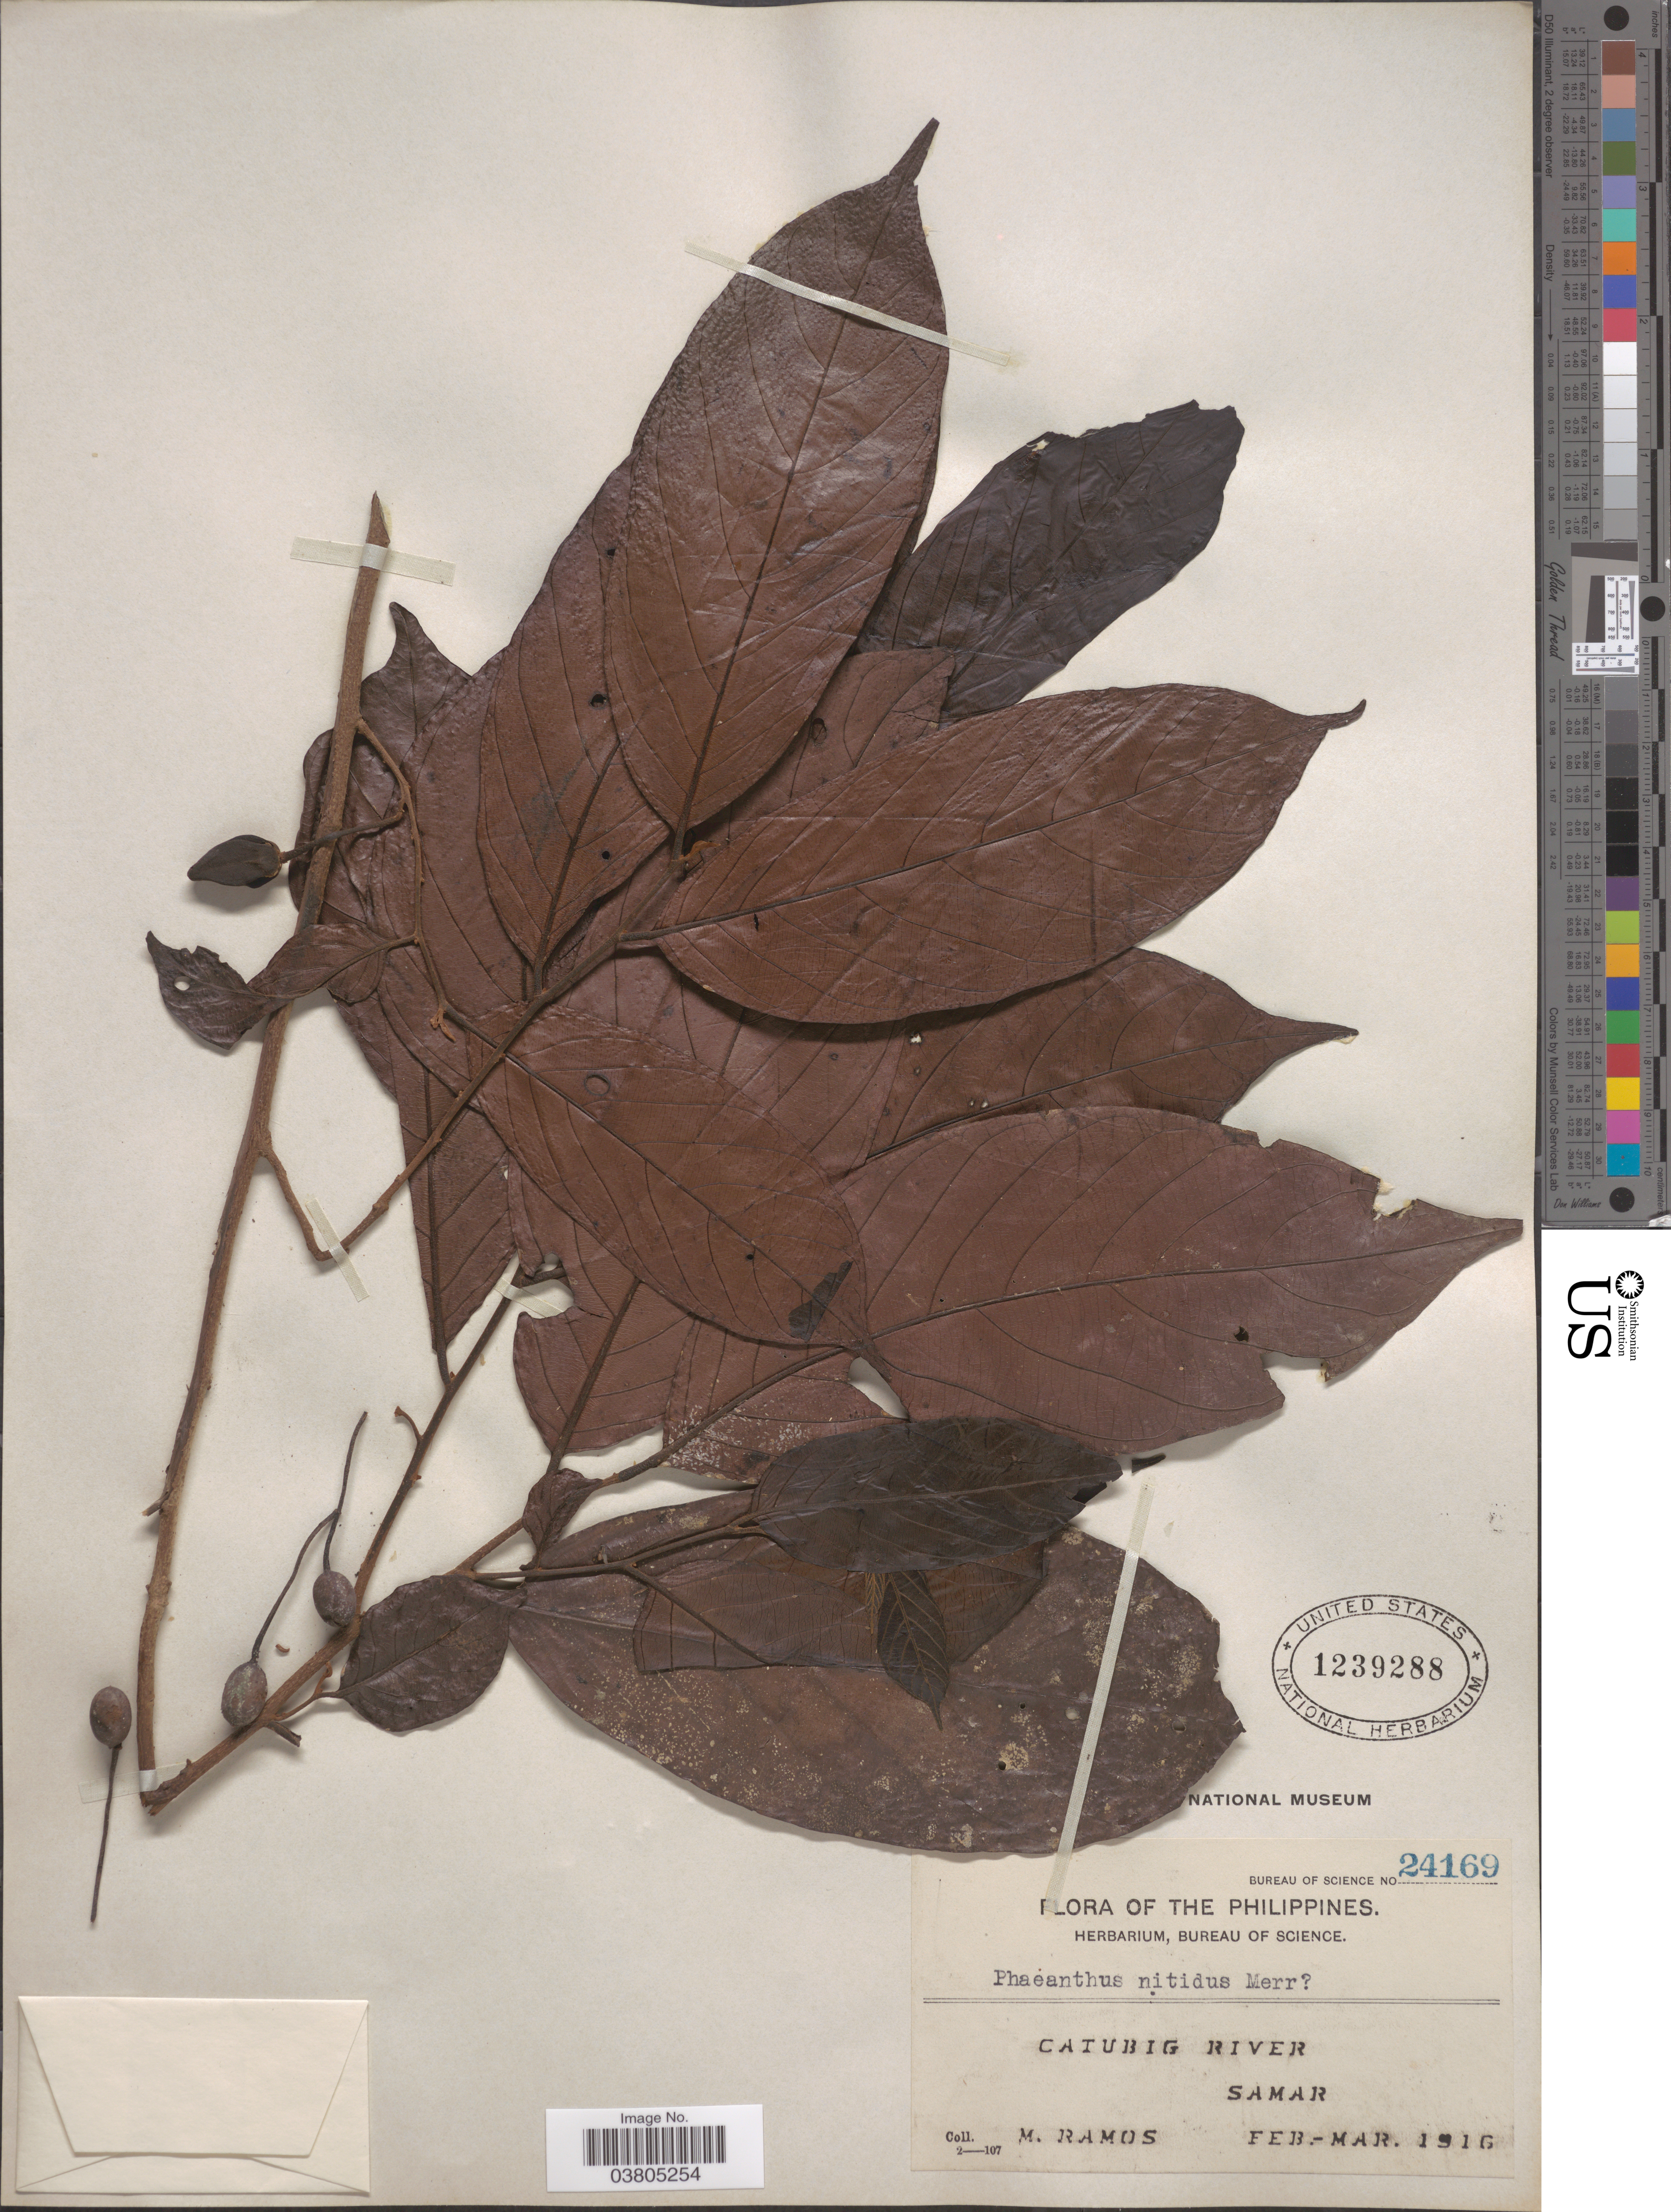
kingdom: Plantae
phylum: Tracheophyta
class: Magnoliopsida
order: Magnoliales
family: Annonaceae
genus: Phaeanthus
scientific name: Phaeanthus ebracteolatus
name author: (C. Presl) Merr.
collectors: M. Ramos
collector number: Bureau of Science 24169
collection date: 1916-02/1916-03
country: Philippines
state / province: Eastern Visayas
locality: Catubig River. Samar.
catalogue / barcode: US 1239288